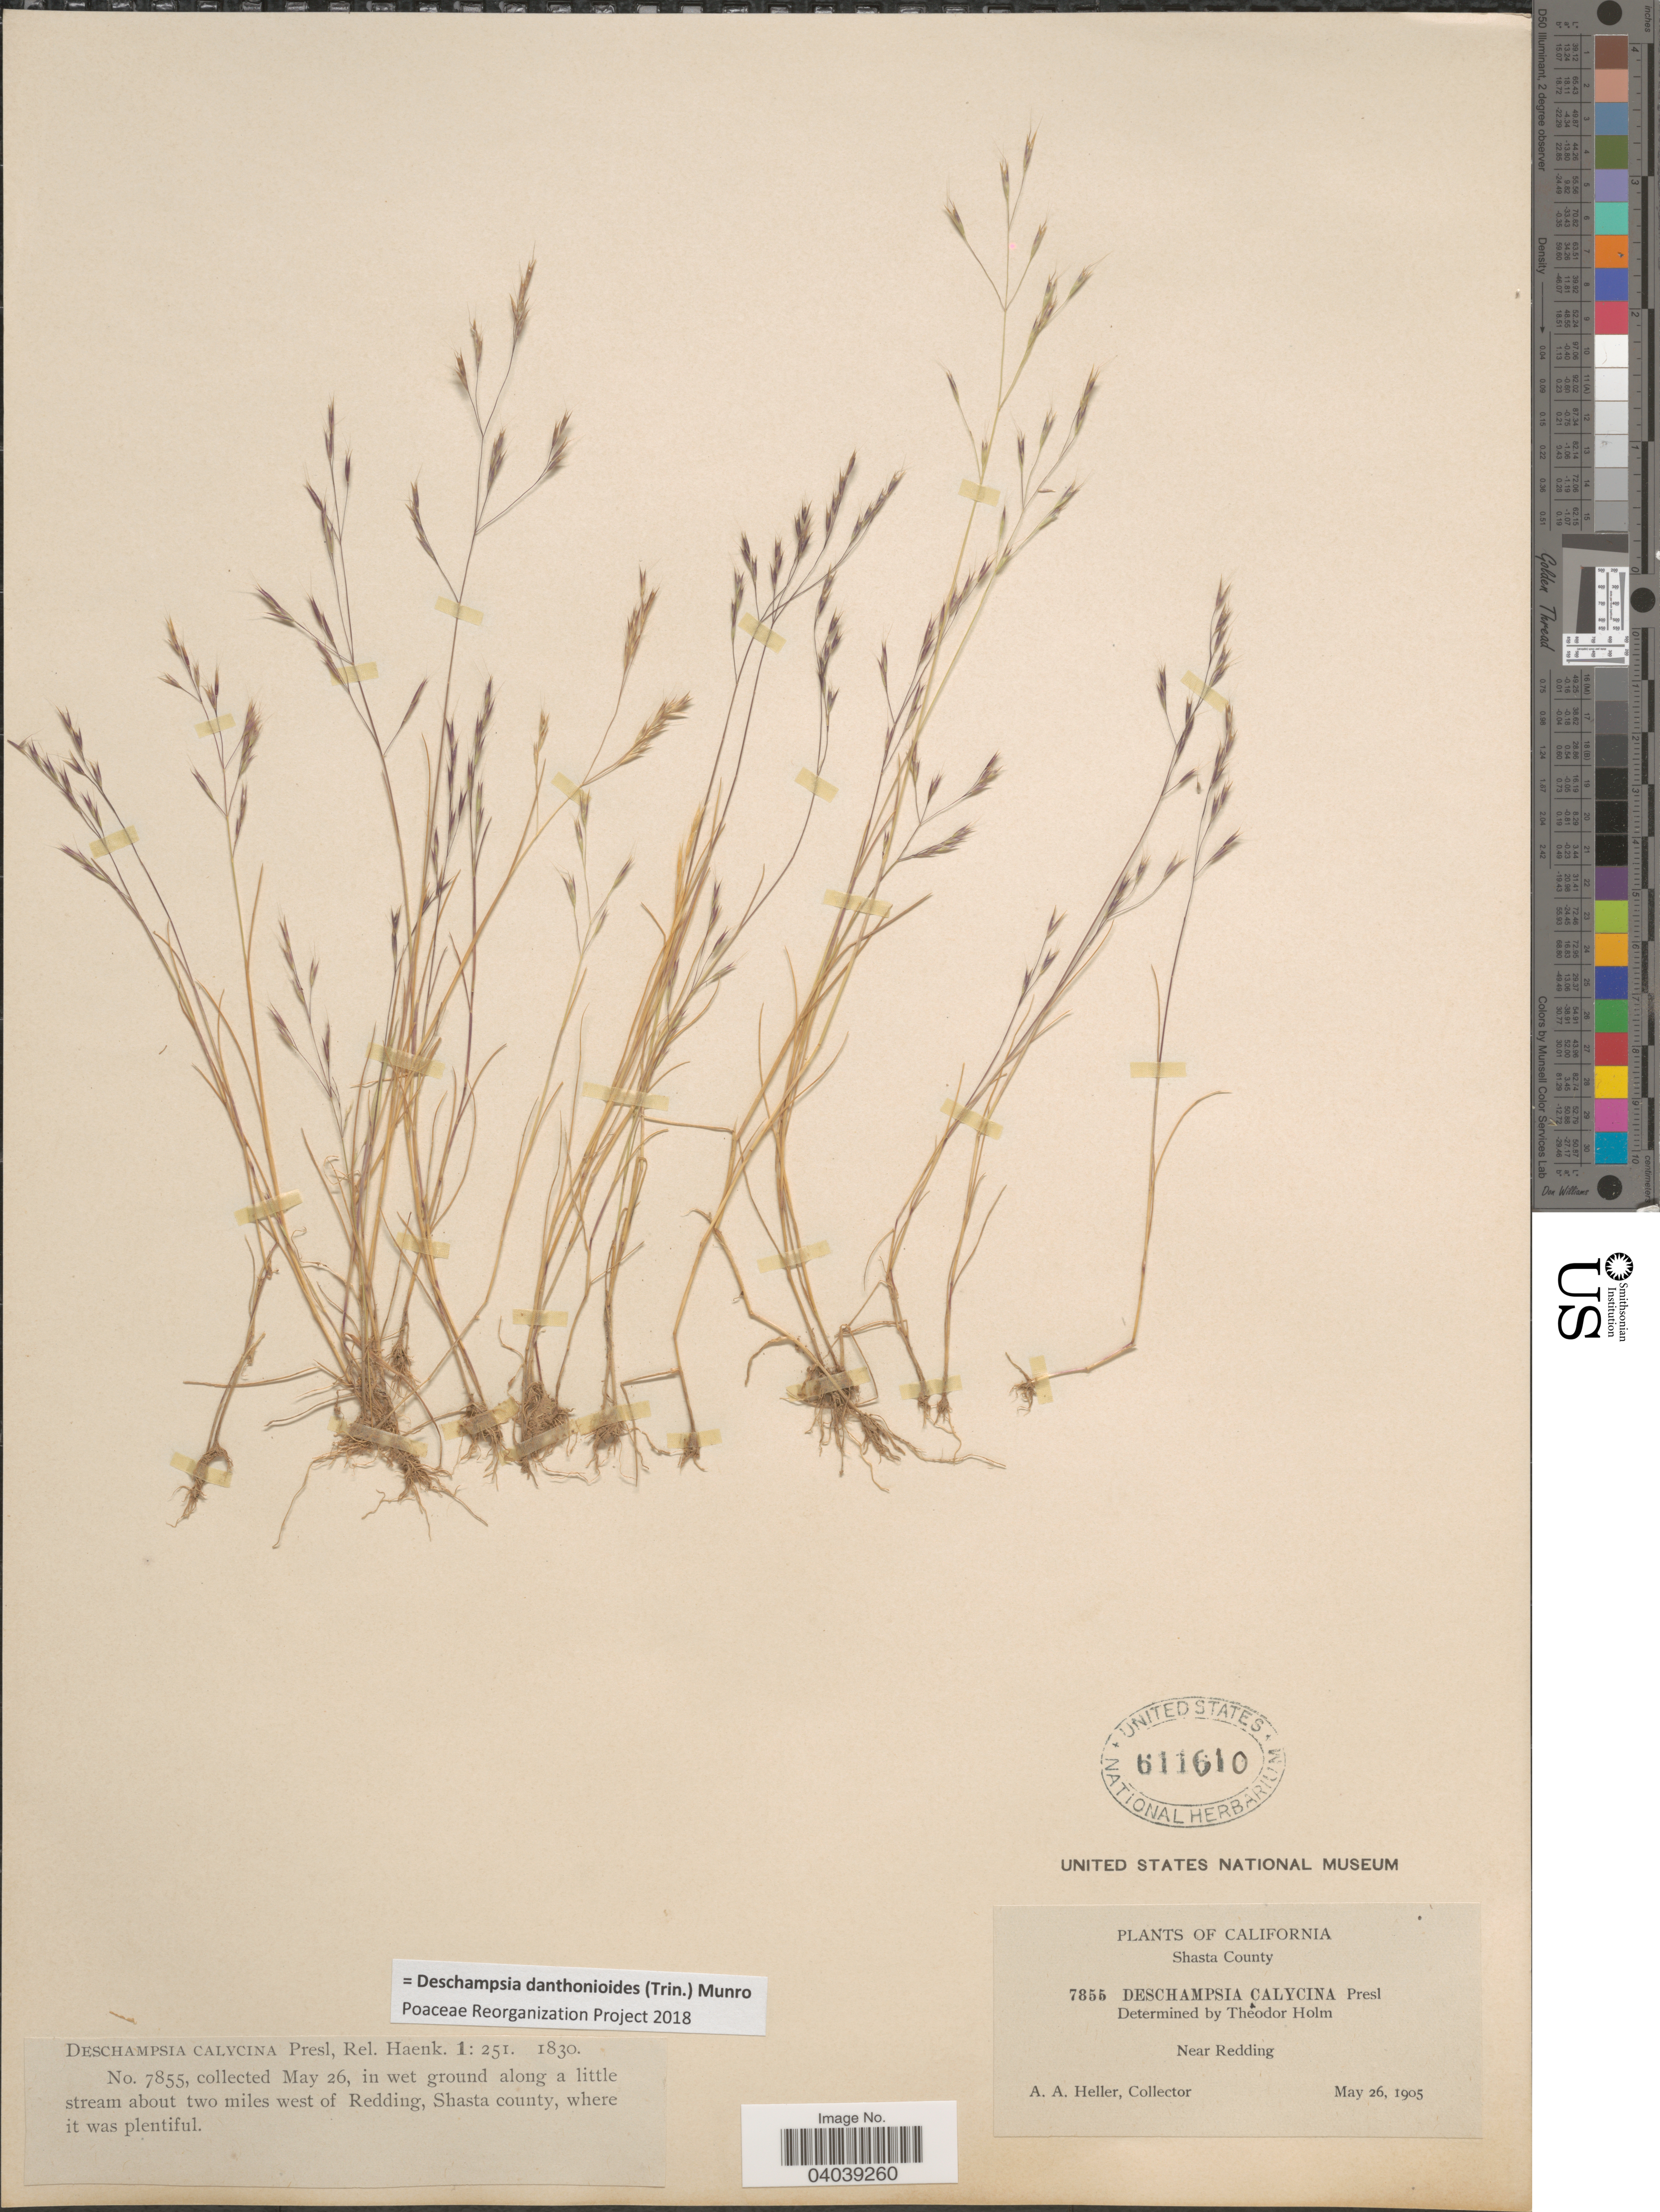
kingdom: Plantae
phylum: Tracheophyta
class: Liliopsida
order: Poales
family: Poaceae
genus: Deschampsia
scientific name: Deschampsia danthonioides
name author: (Trin.) Munro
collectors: A. A. Heller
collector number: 7855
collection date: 1905-05-26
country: United States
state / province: California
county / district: Shasta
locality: Shasta County. Near Redding. In wet ground along a little stream about two miles west of Redding.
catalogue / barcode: US 611610